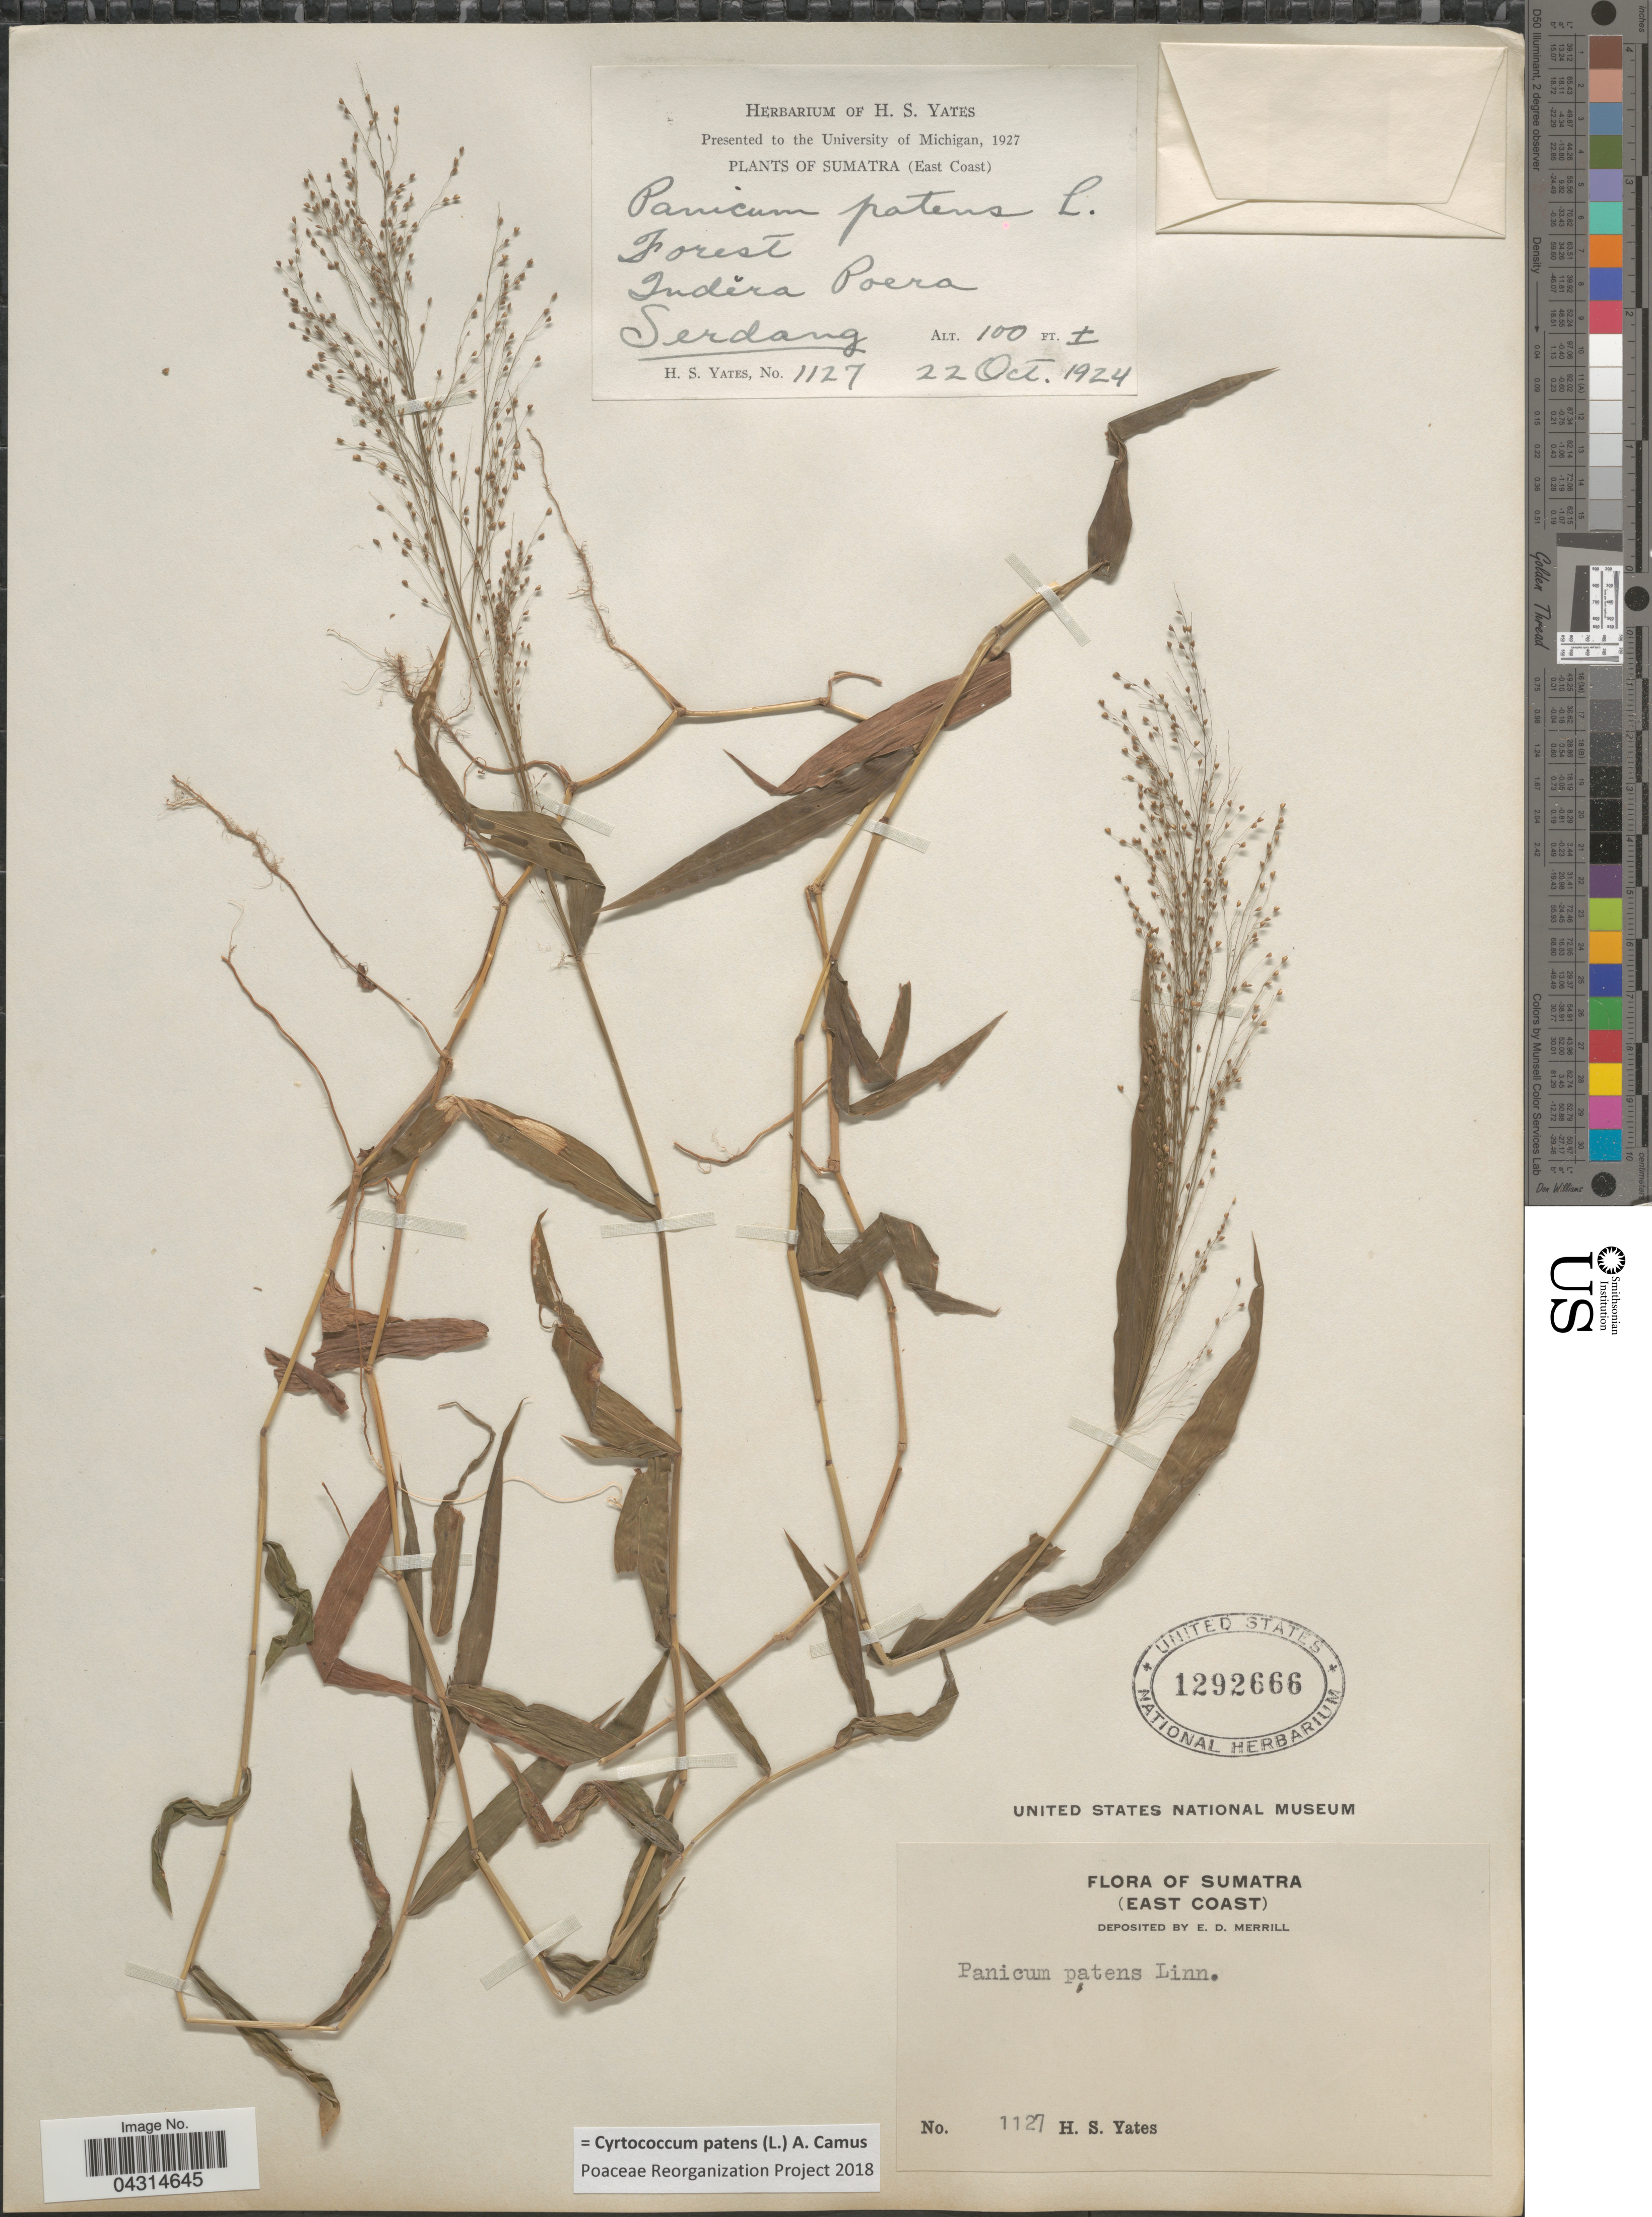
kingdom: Plantae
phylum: Tracheophyta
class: Liliopsida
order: Poales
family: Poaceae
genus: Cyrtococcum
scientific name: Cyrtococcum patens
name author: (L.) A. Camus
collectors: H. S. Yates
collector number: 1127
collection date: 1924-10-22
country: Indonesia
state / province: Sumatra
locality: (East Coast). Forest. Indira Poera. Serdang.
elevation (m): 30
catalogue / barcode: US 1292666